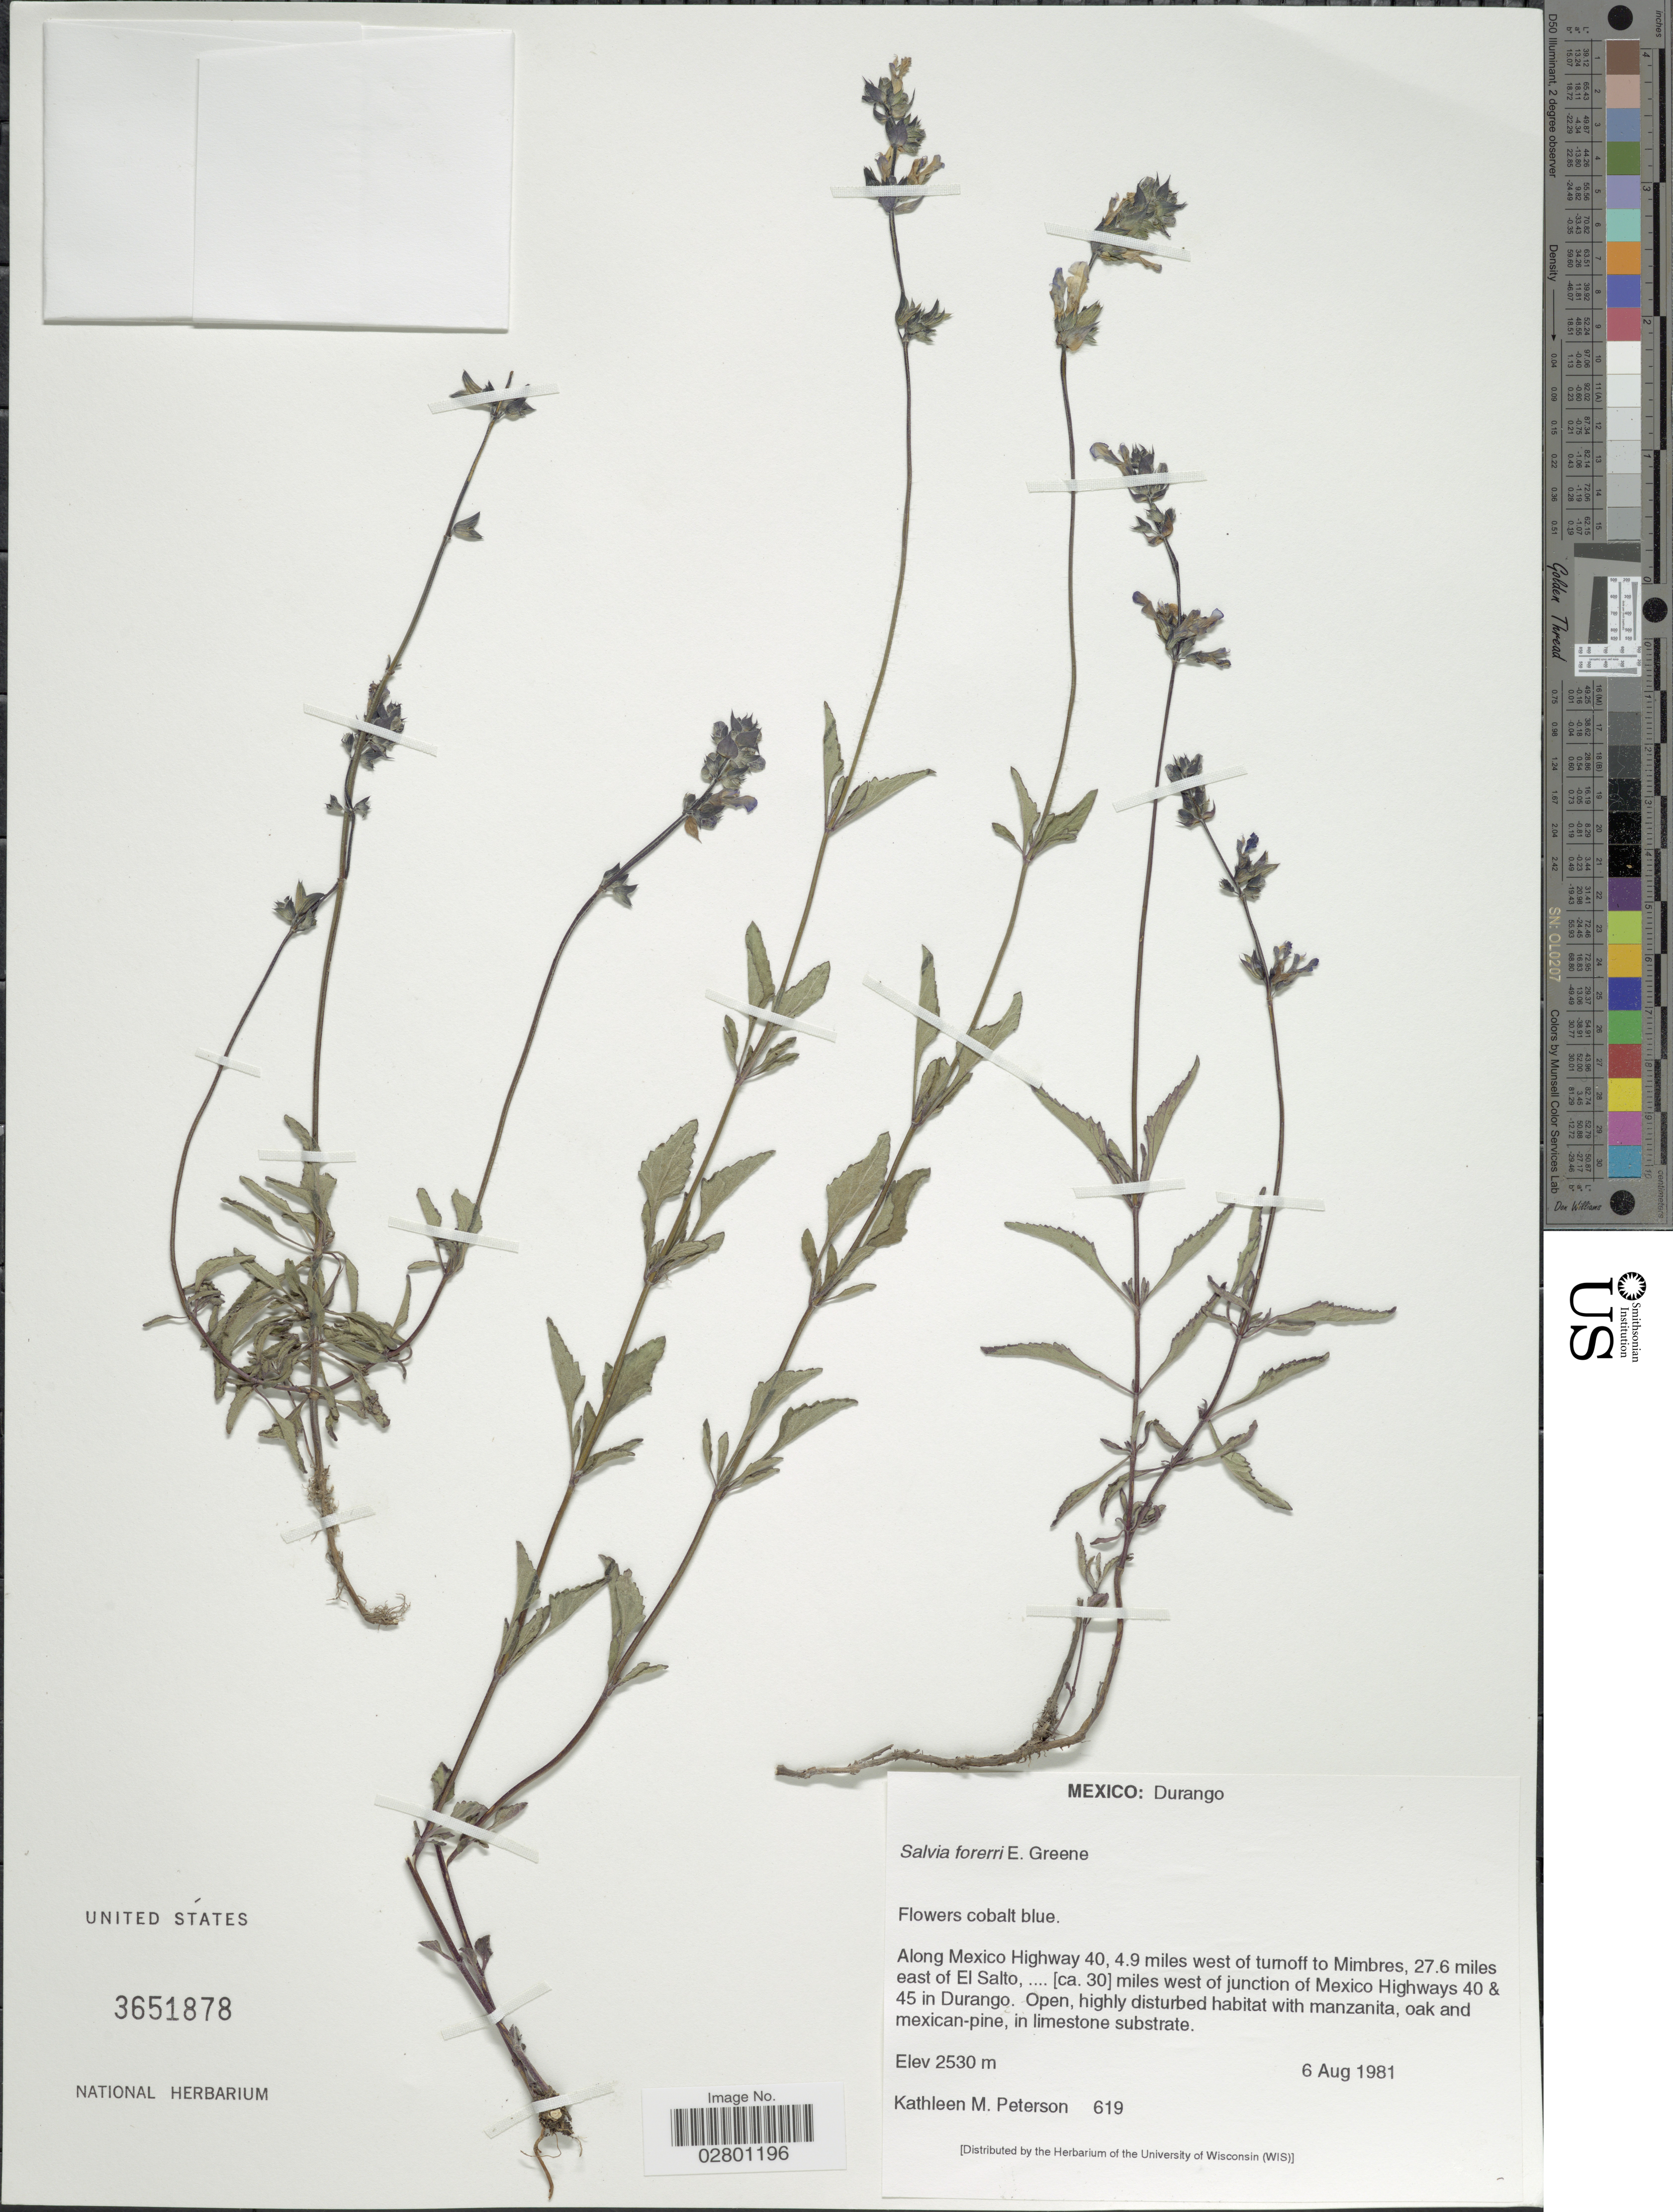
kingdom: Plantae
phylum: Tracheophyta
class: Magnoliopsida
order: Lamiales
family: Lamiaceae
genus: Salvia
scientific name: Salvia forreri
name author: Greene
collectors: K. Peterson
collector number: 619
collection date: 1981-08-06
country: Mexico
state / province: Durango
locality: Along Mexico Highway 40, 4.9 miles west of turnoff to Mimbres, 27.6 miles east of El Salti,... [ca. 30] miles west of junction of Mexico Highways 40 & 45 in Durango.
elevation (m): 2530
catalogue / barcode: US 3651878